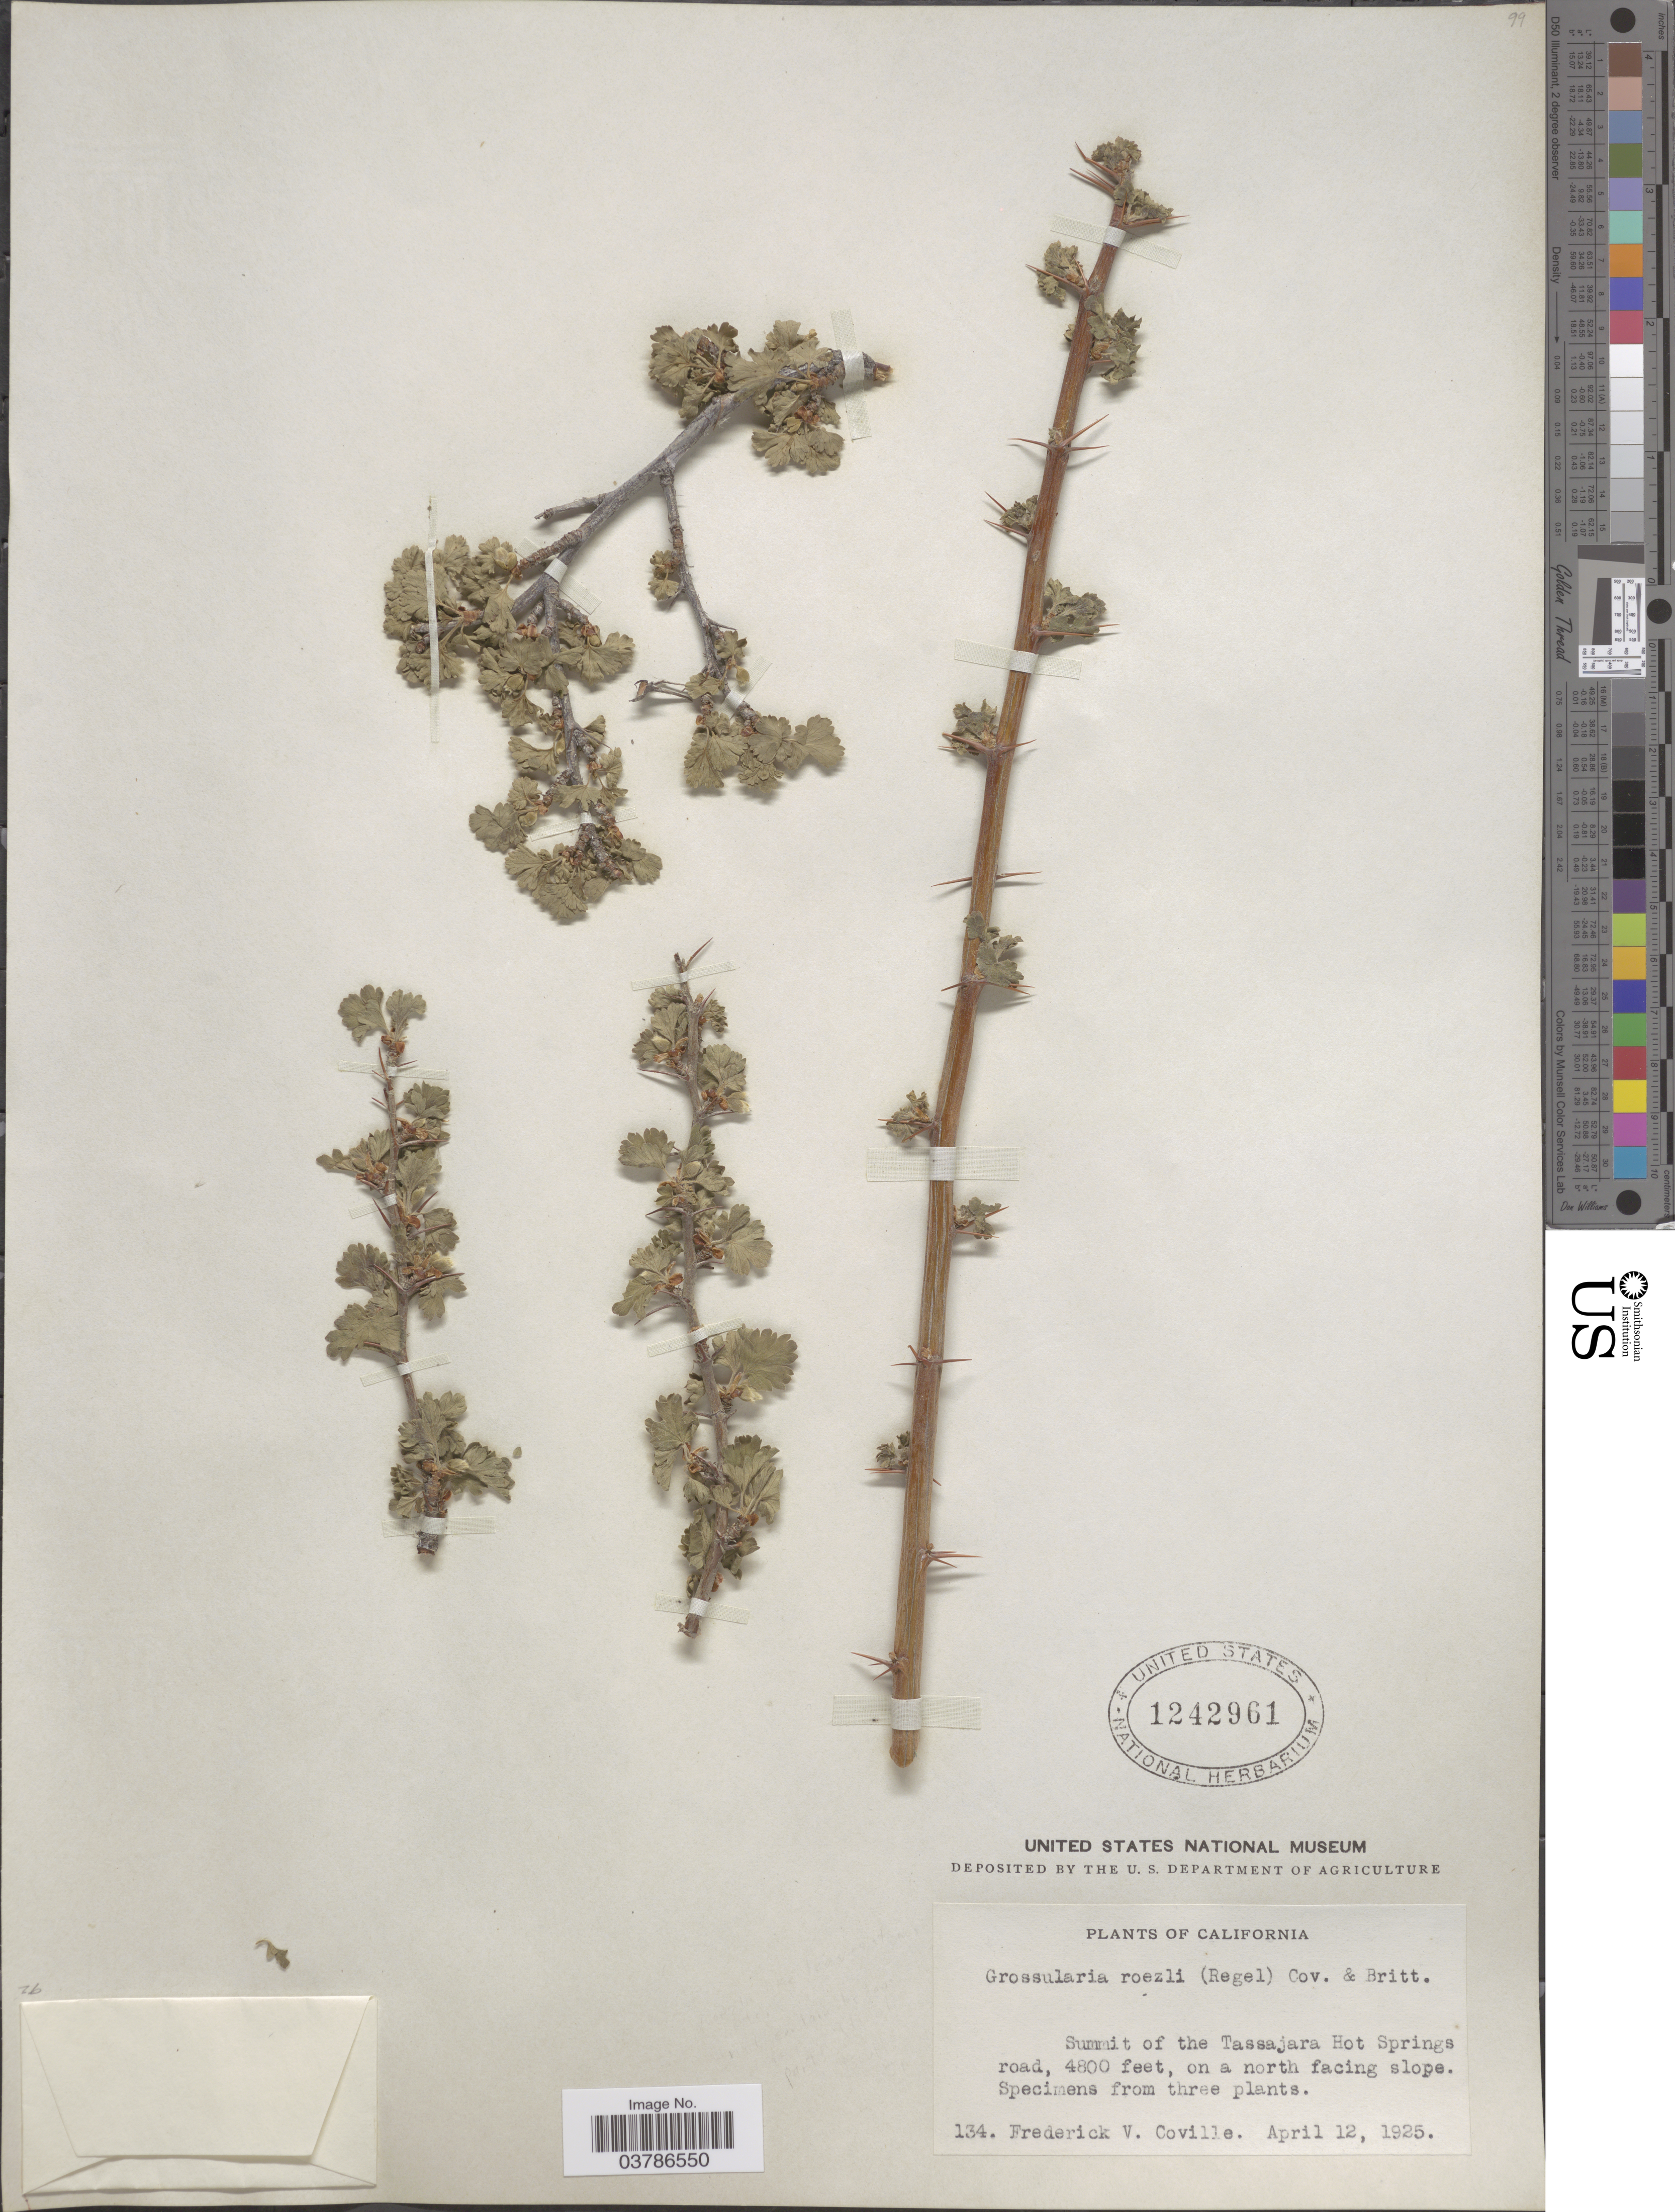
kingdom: Plantae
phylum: Tracheophyta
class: Magnoliopsida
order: Saxifragales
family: Grossulariaceae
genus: Ribes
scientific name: Ribes roezlii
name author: Regel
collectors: F. V. Coville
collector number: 134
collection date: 1925-04-12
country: United States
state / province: California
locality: Summit of the Tassajara Hot Springs road, on a north facing slope.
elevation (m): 1463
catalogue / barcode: US 1242961